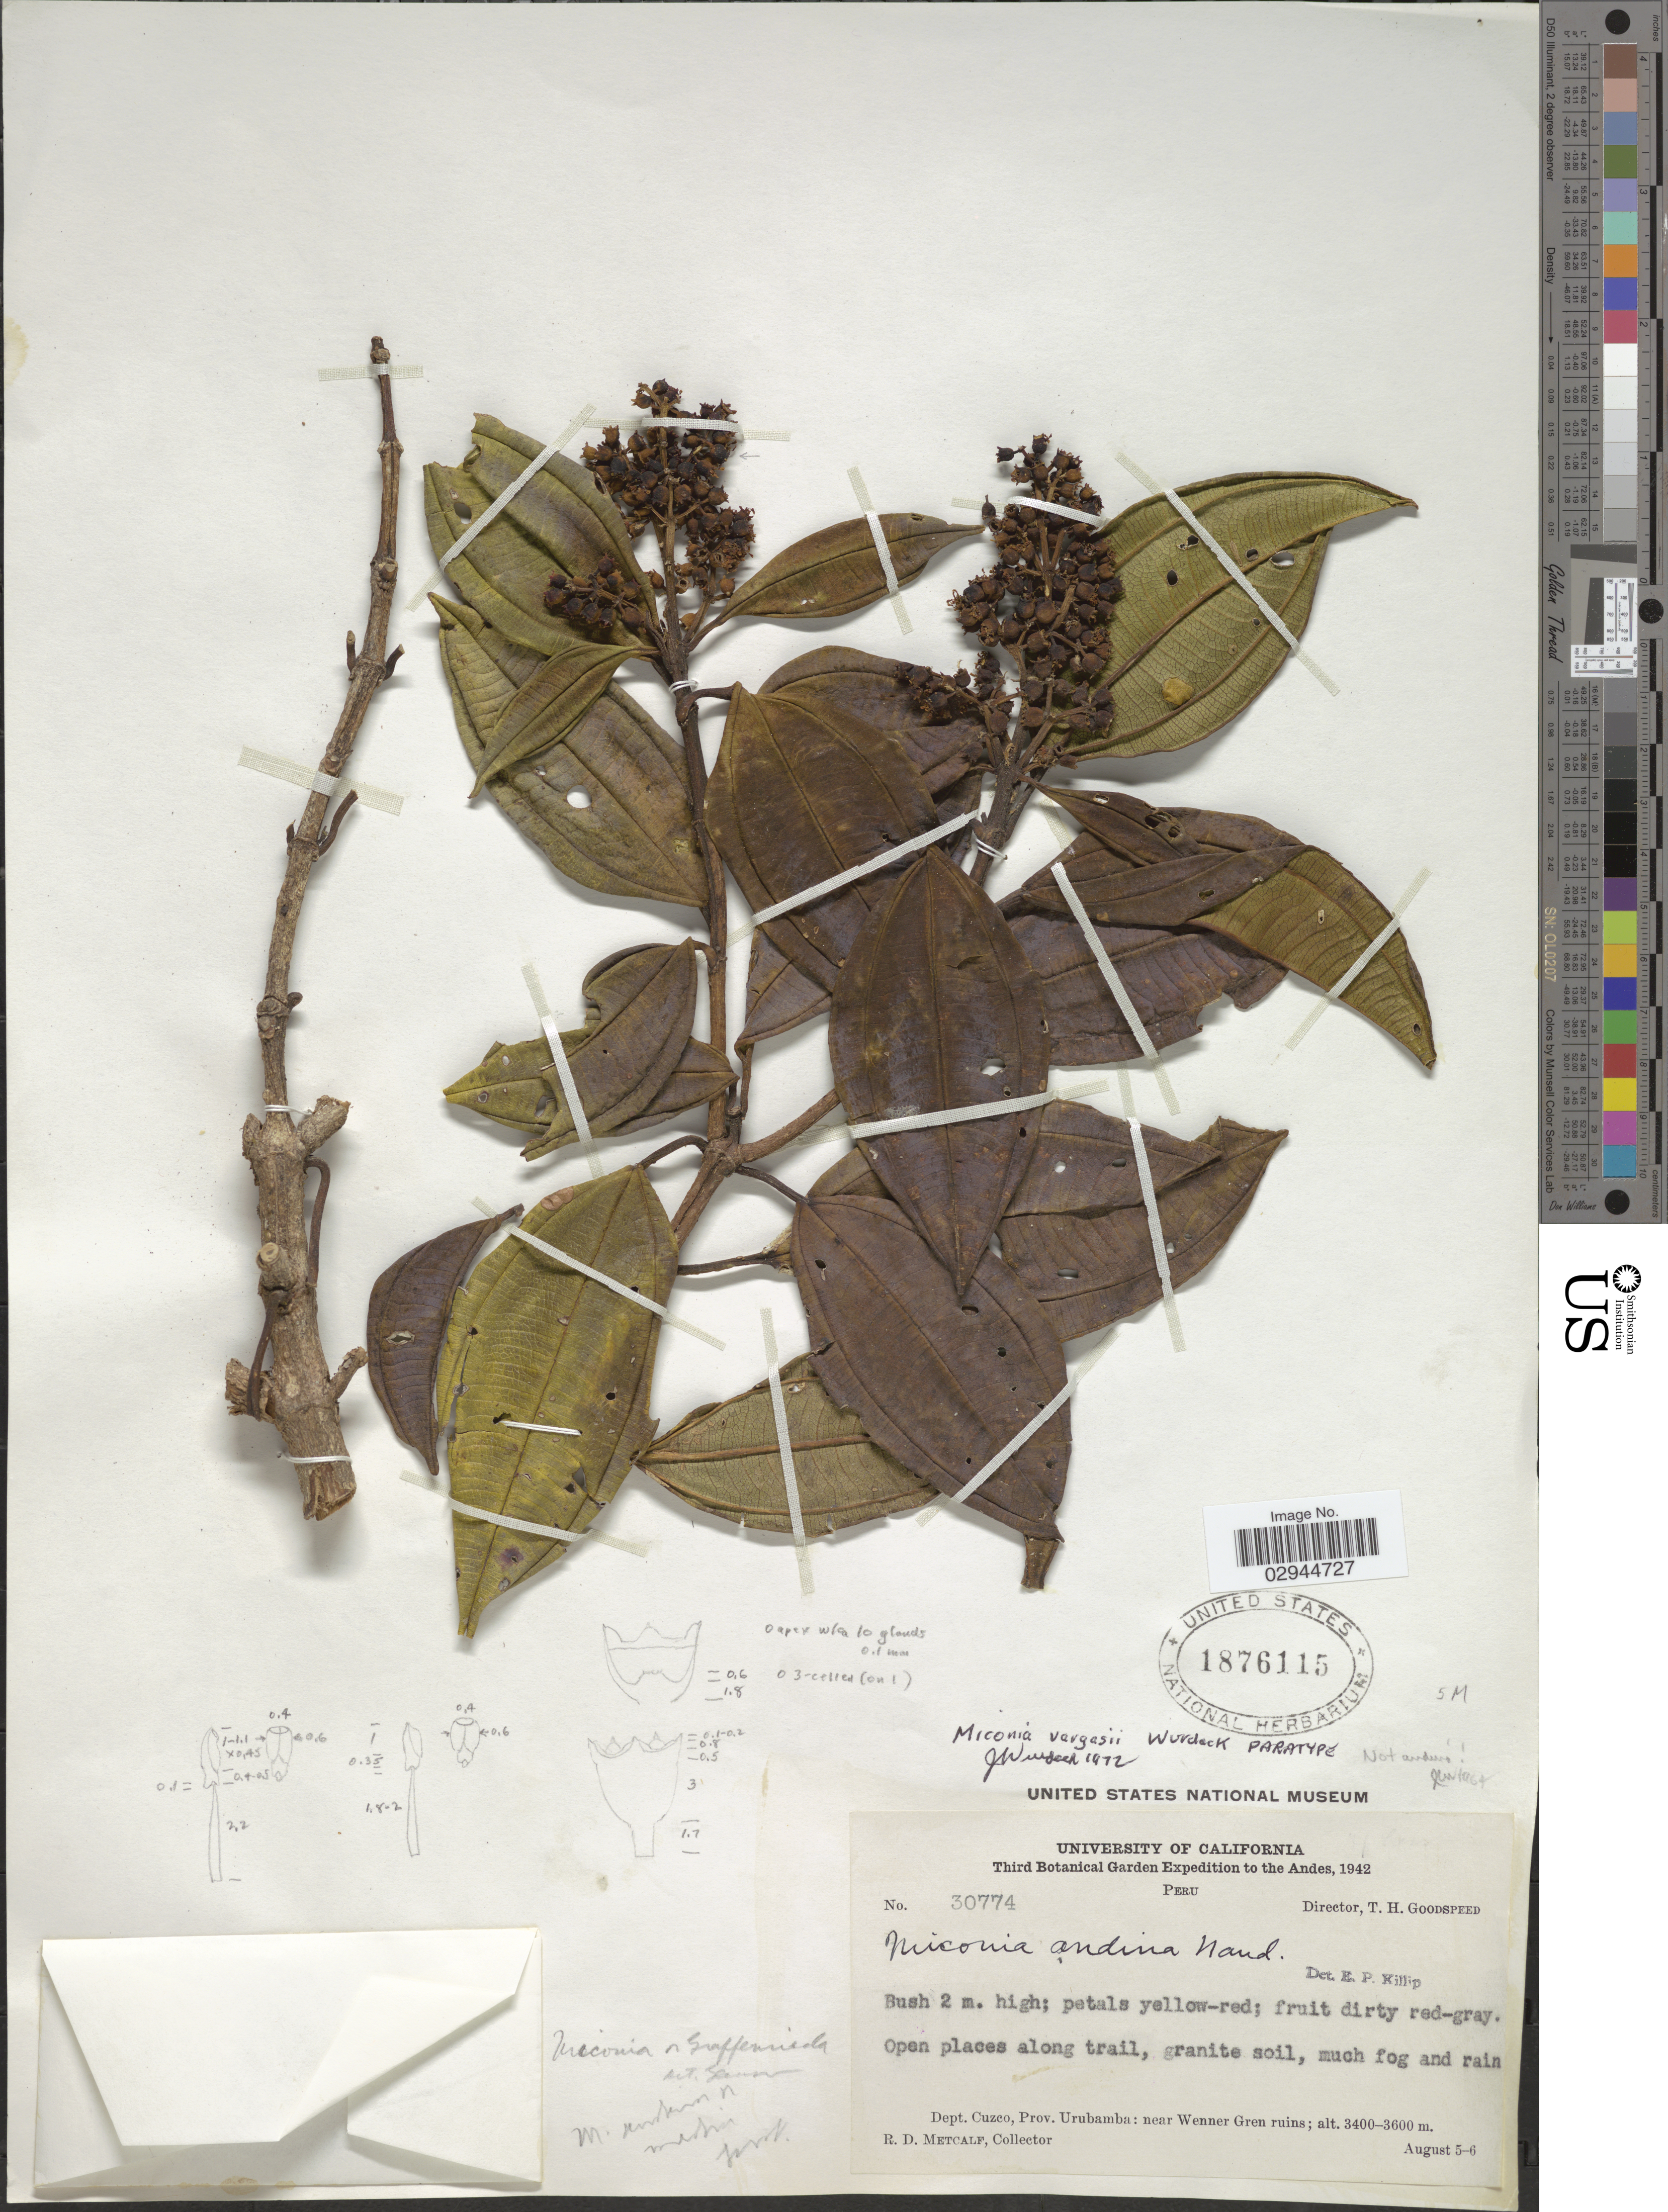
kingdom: Plantae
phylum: Tracheophyta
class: Magnoliopsida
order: Myrtales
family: Melastomataceae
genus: Miconia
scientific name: Miconia vargasii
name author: Wurdack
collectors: R. D. Metcalf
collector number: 30774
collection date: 1942-08-05/1942-08-06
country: Peru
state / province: Cusco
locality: Andes. Prov. Urubamba: near Wenner Gren ruins.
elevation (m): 3400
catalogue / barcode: US 1876115